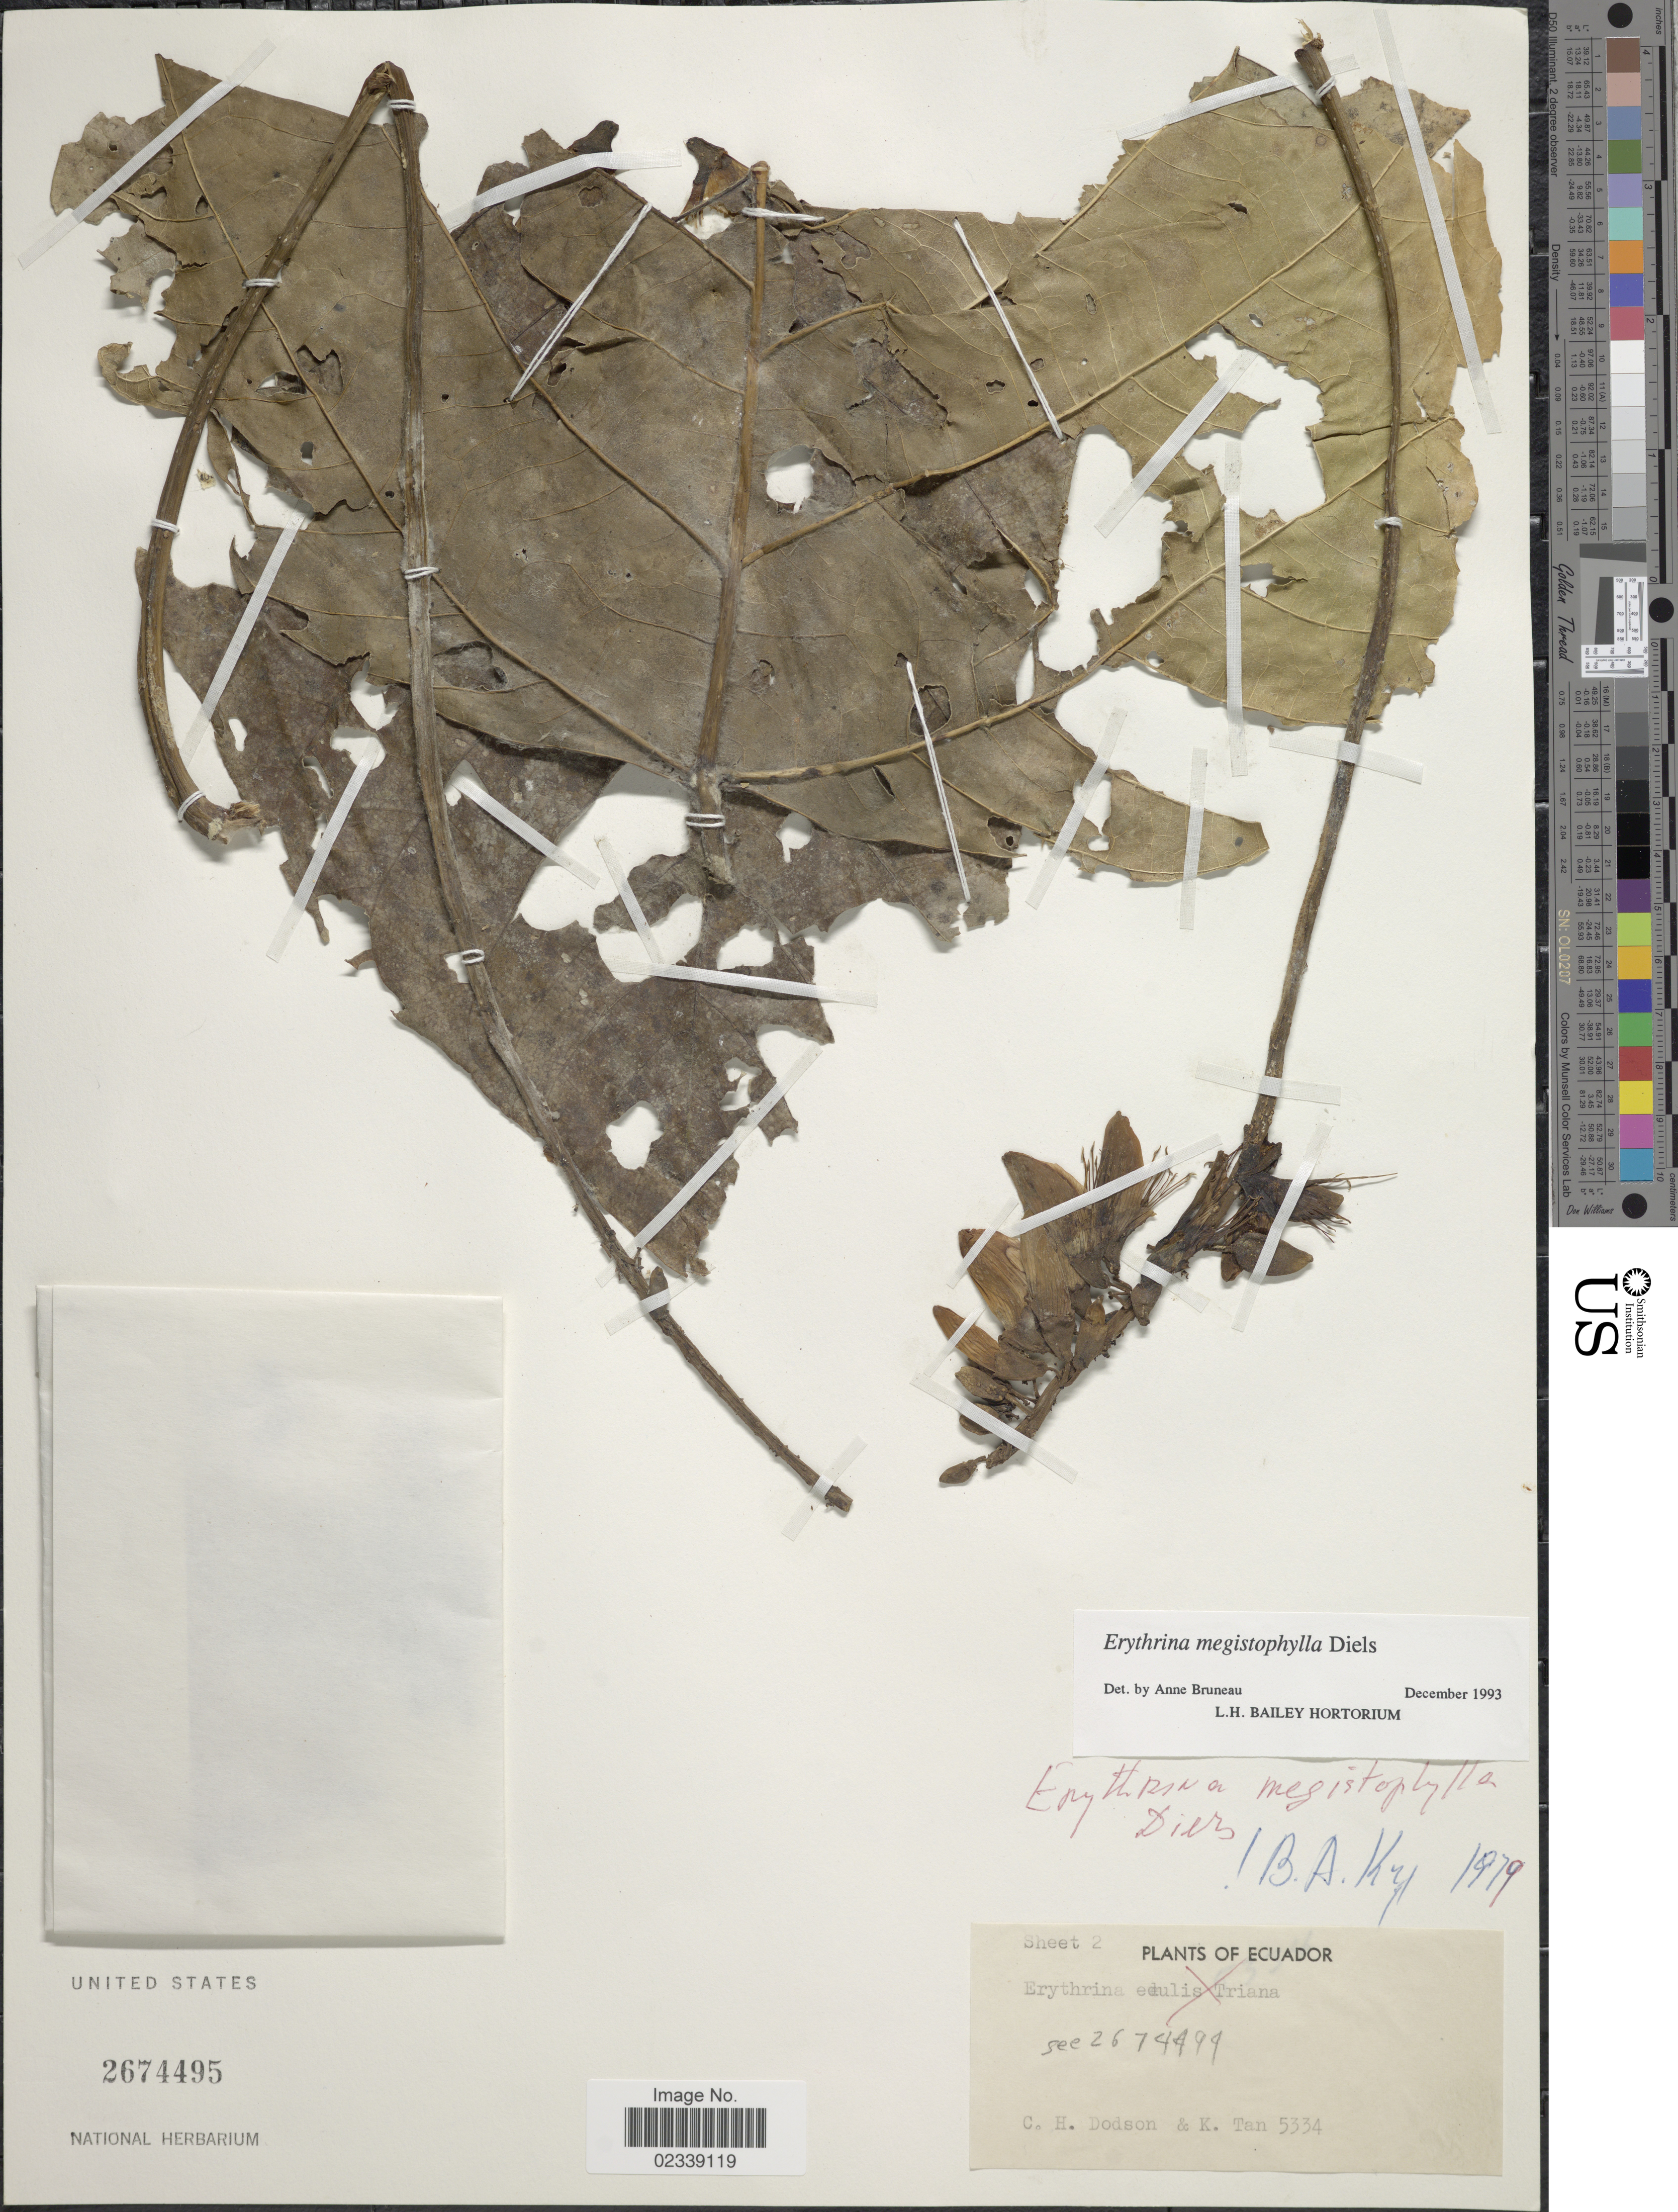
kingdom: Plantae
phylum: Tracheophyta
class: Magnoliopsida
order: Fabales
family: Fabaceae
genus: Erythrina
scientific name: Erythrina megistophylla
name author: Diels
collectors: C. H. Dodson & K. Tan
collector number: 5334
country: Ecuador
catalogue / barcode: US 2674495